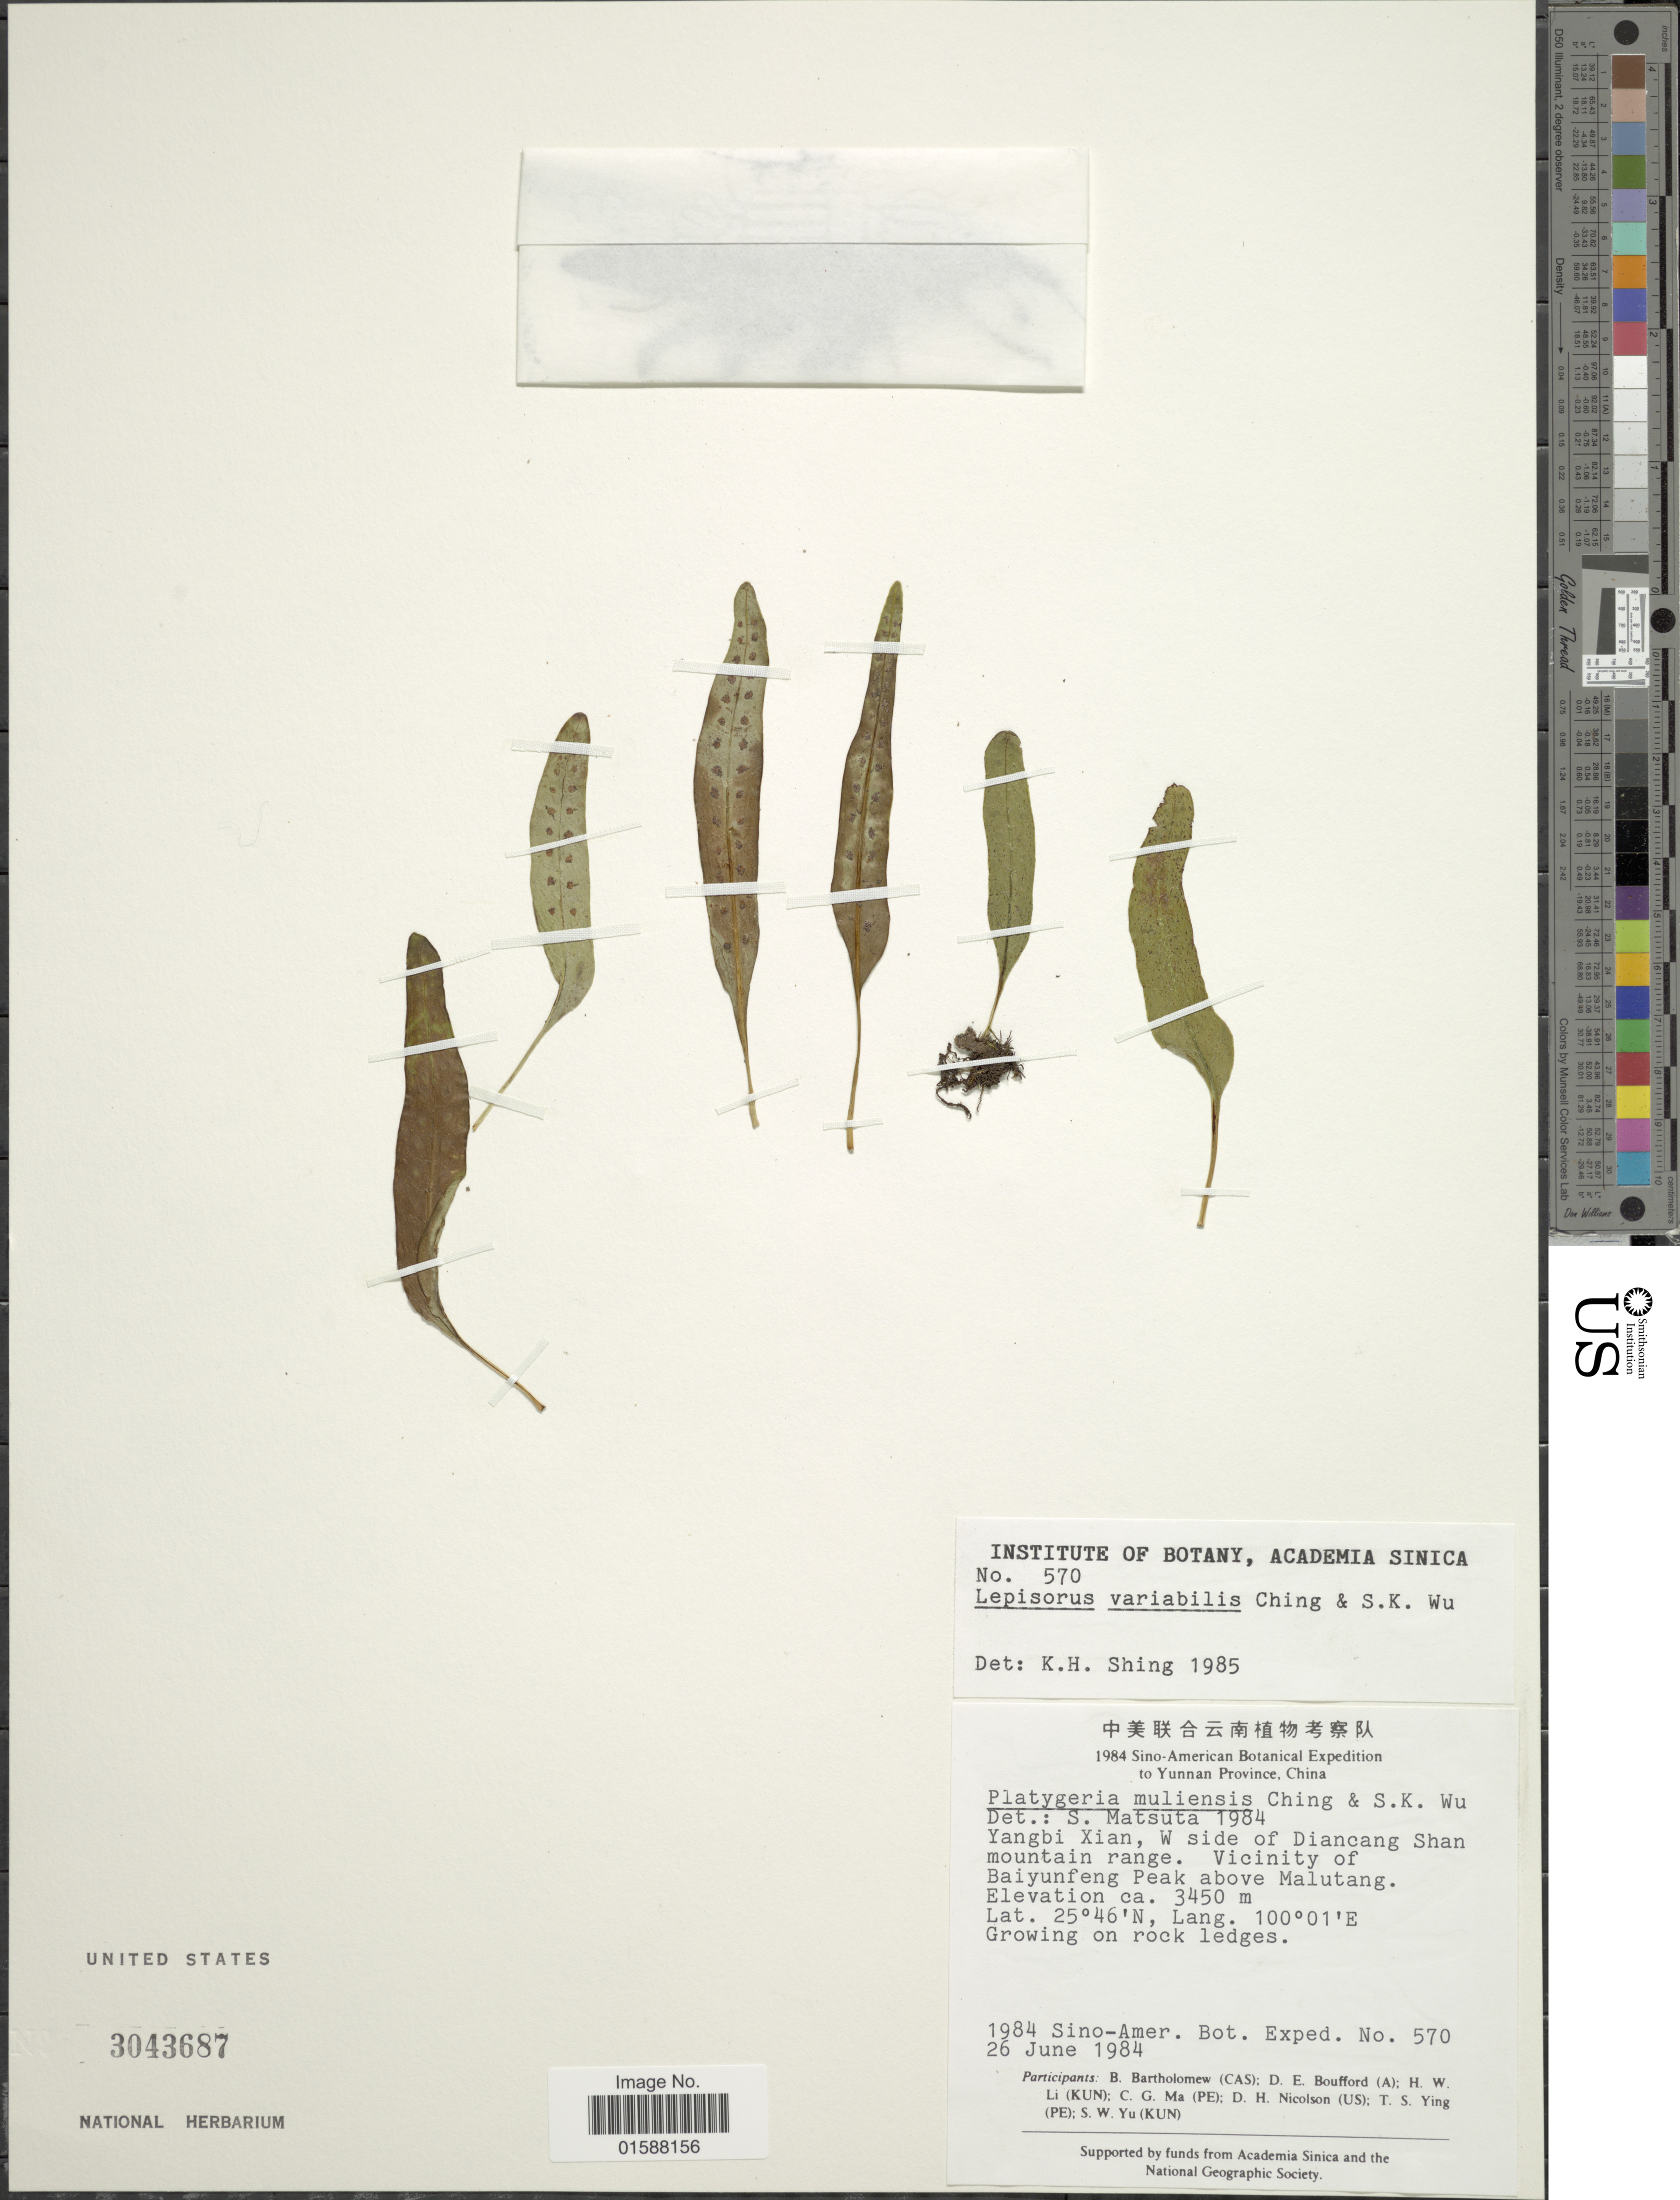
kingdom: Plantae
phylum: Tracheophyta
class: Polypodiopsida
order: Polypodiales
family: Polypodiaceae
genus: Lepisorus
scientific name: Lepisorus variabilis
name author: Ching & S.K. Wu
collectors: Sino-Amer. Bot. Exped. 1984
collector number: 570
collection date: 1984-06-16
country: China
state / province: Yunnan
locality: Yangbi Xian, W side of Diancang Shan mountain range. Vicinity of Bauyunfeng Peak above Malutang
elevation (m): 3450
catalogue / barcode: US 3043687